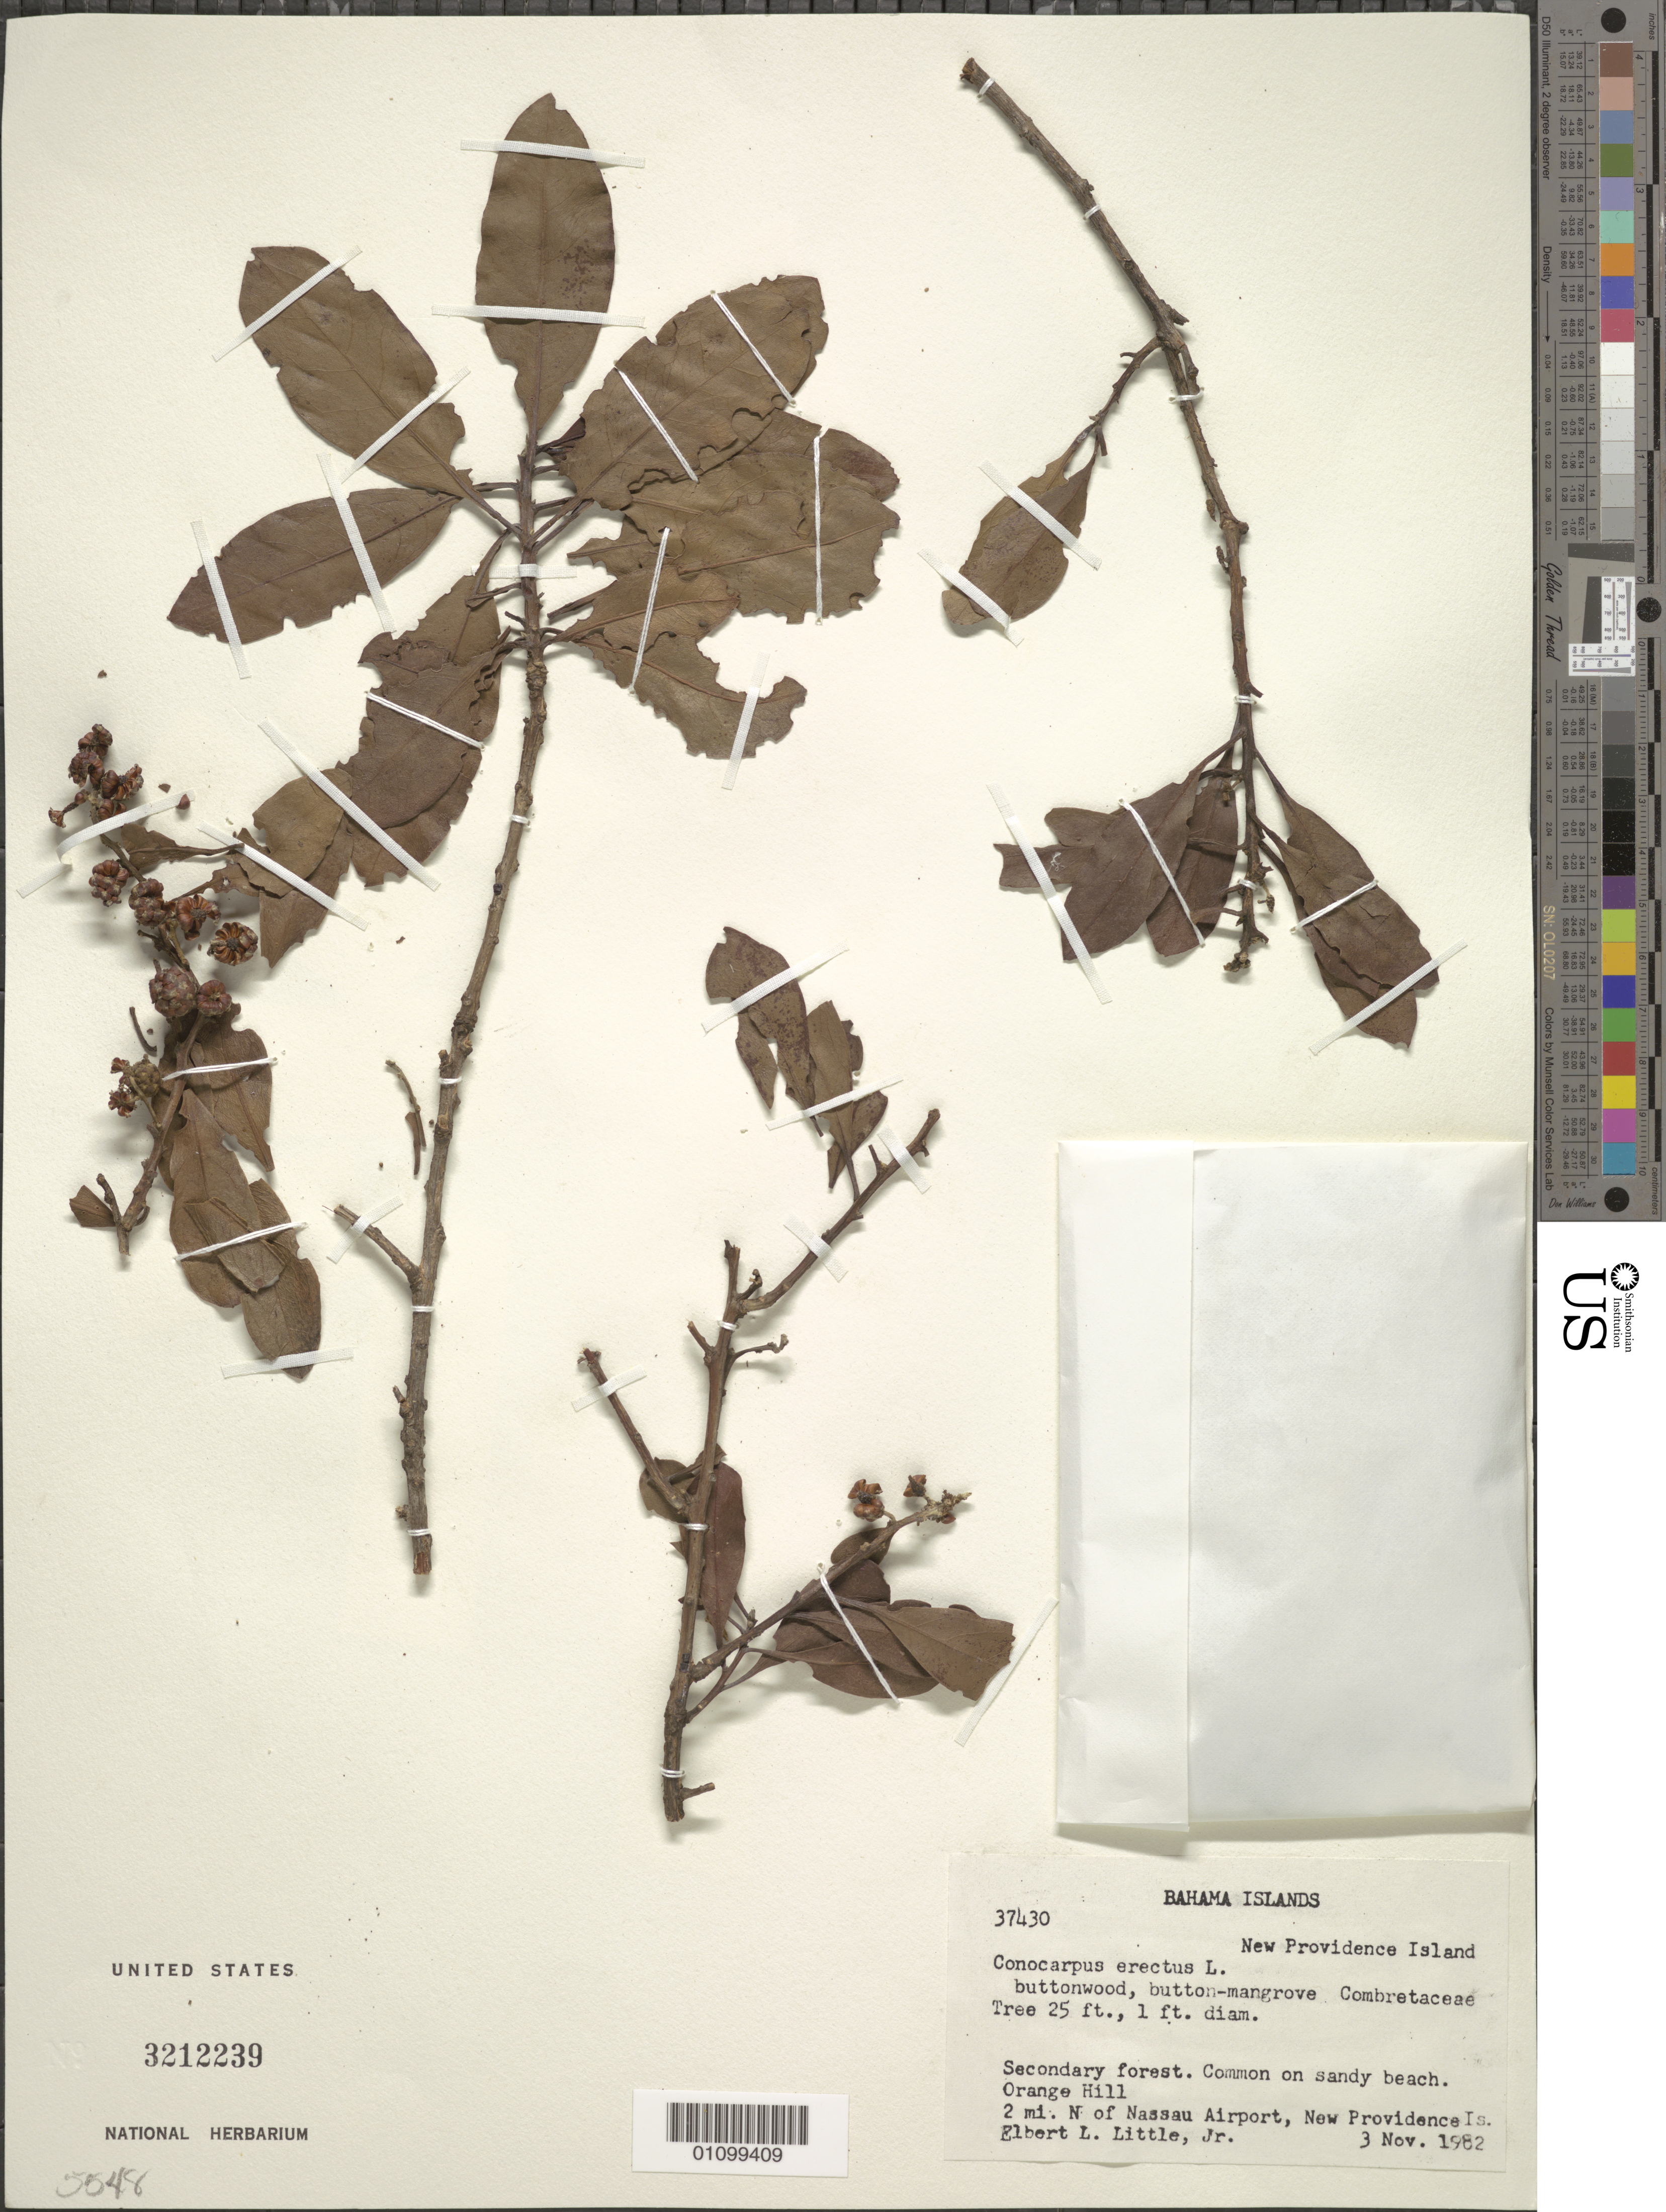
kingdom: Plantae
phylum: Tracheophyta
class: Magnoliopsida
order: Myrtales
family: Combretaceae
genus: Conocarpus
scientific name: Conocarpus erectus var. erectus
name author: L.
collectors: E. L. Little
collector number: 37430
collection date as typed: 03 Nov 1982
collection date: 1982-11-03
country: Bahamas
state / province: New Providence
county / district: Nassau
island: New Providence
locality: Secondary forest. COmmon on sandy beach. Orange Hill, 2 mi. N of Nassau Airport.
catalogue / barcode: US 3212239